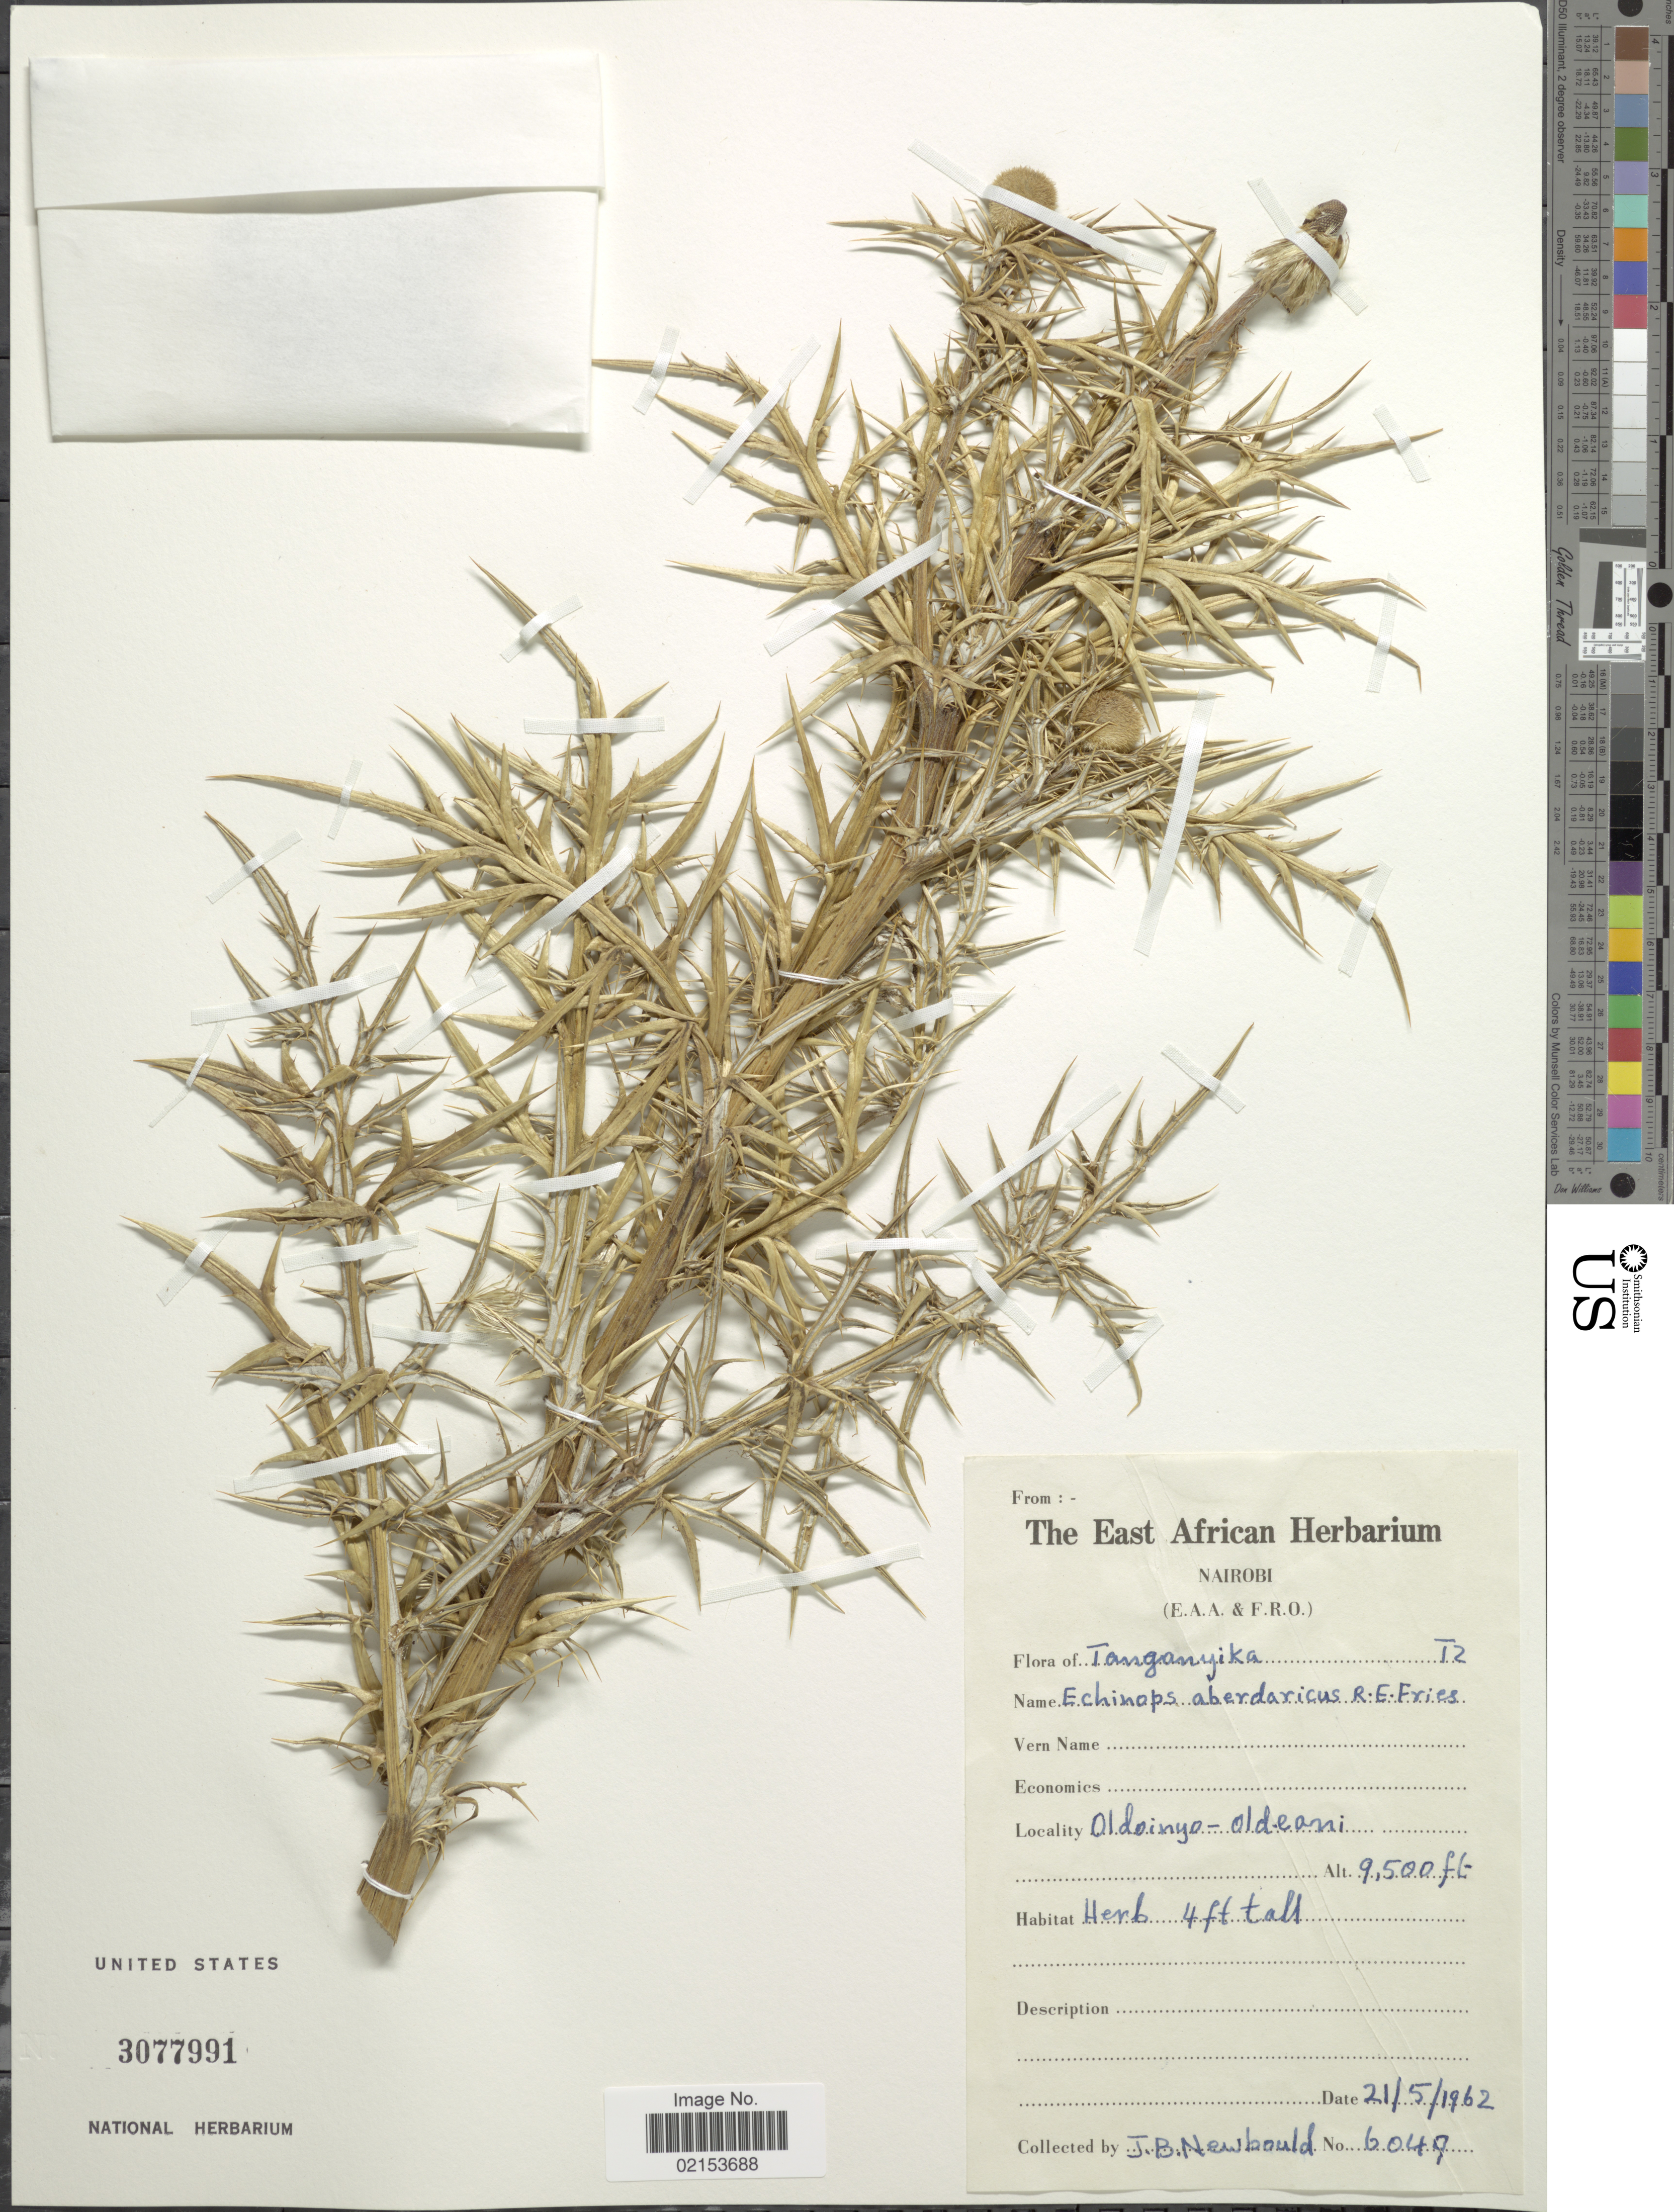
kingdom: Plantae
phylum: Tracheophyta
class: Magnoliopsida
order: Asterales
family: Asteraceae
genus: Echinops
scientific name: Echinops aberdaricus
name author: R.E. Fr.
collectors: J. Newbould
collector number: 6049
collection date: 1962-05-21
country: Tanzania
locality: Tanganyika. oldoingo-Oldeani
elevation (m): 2896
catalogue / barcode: US 3077991